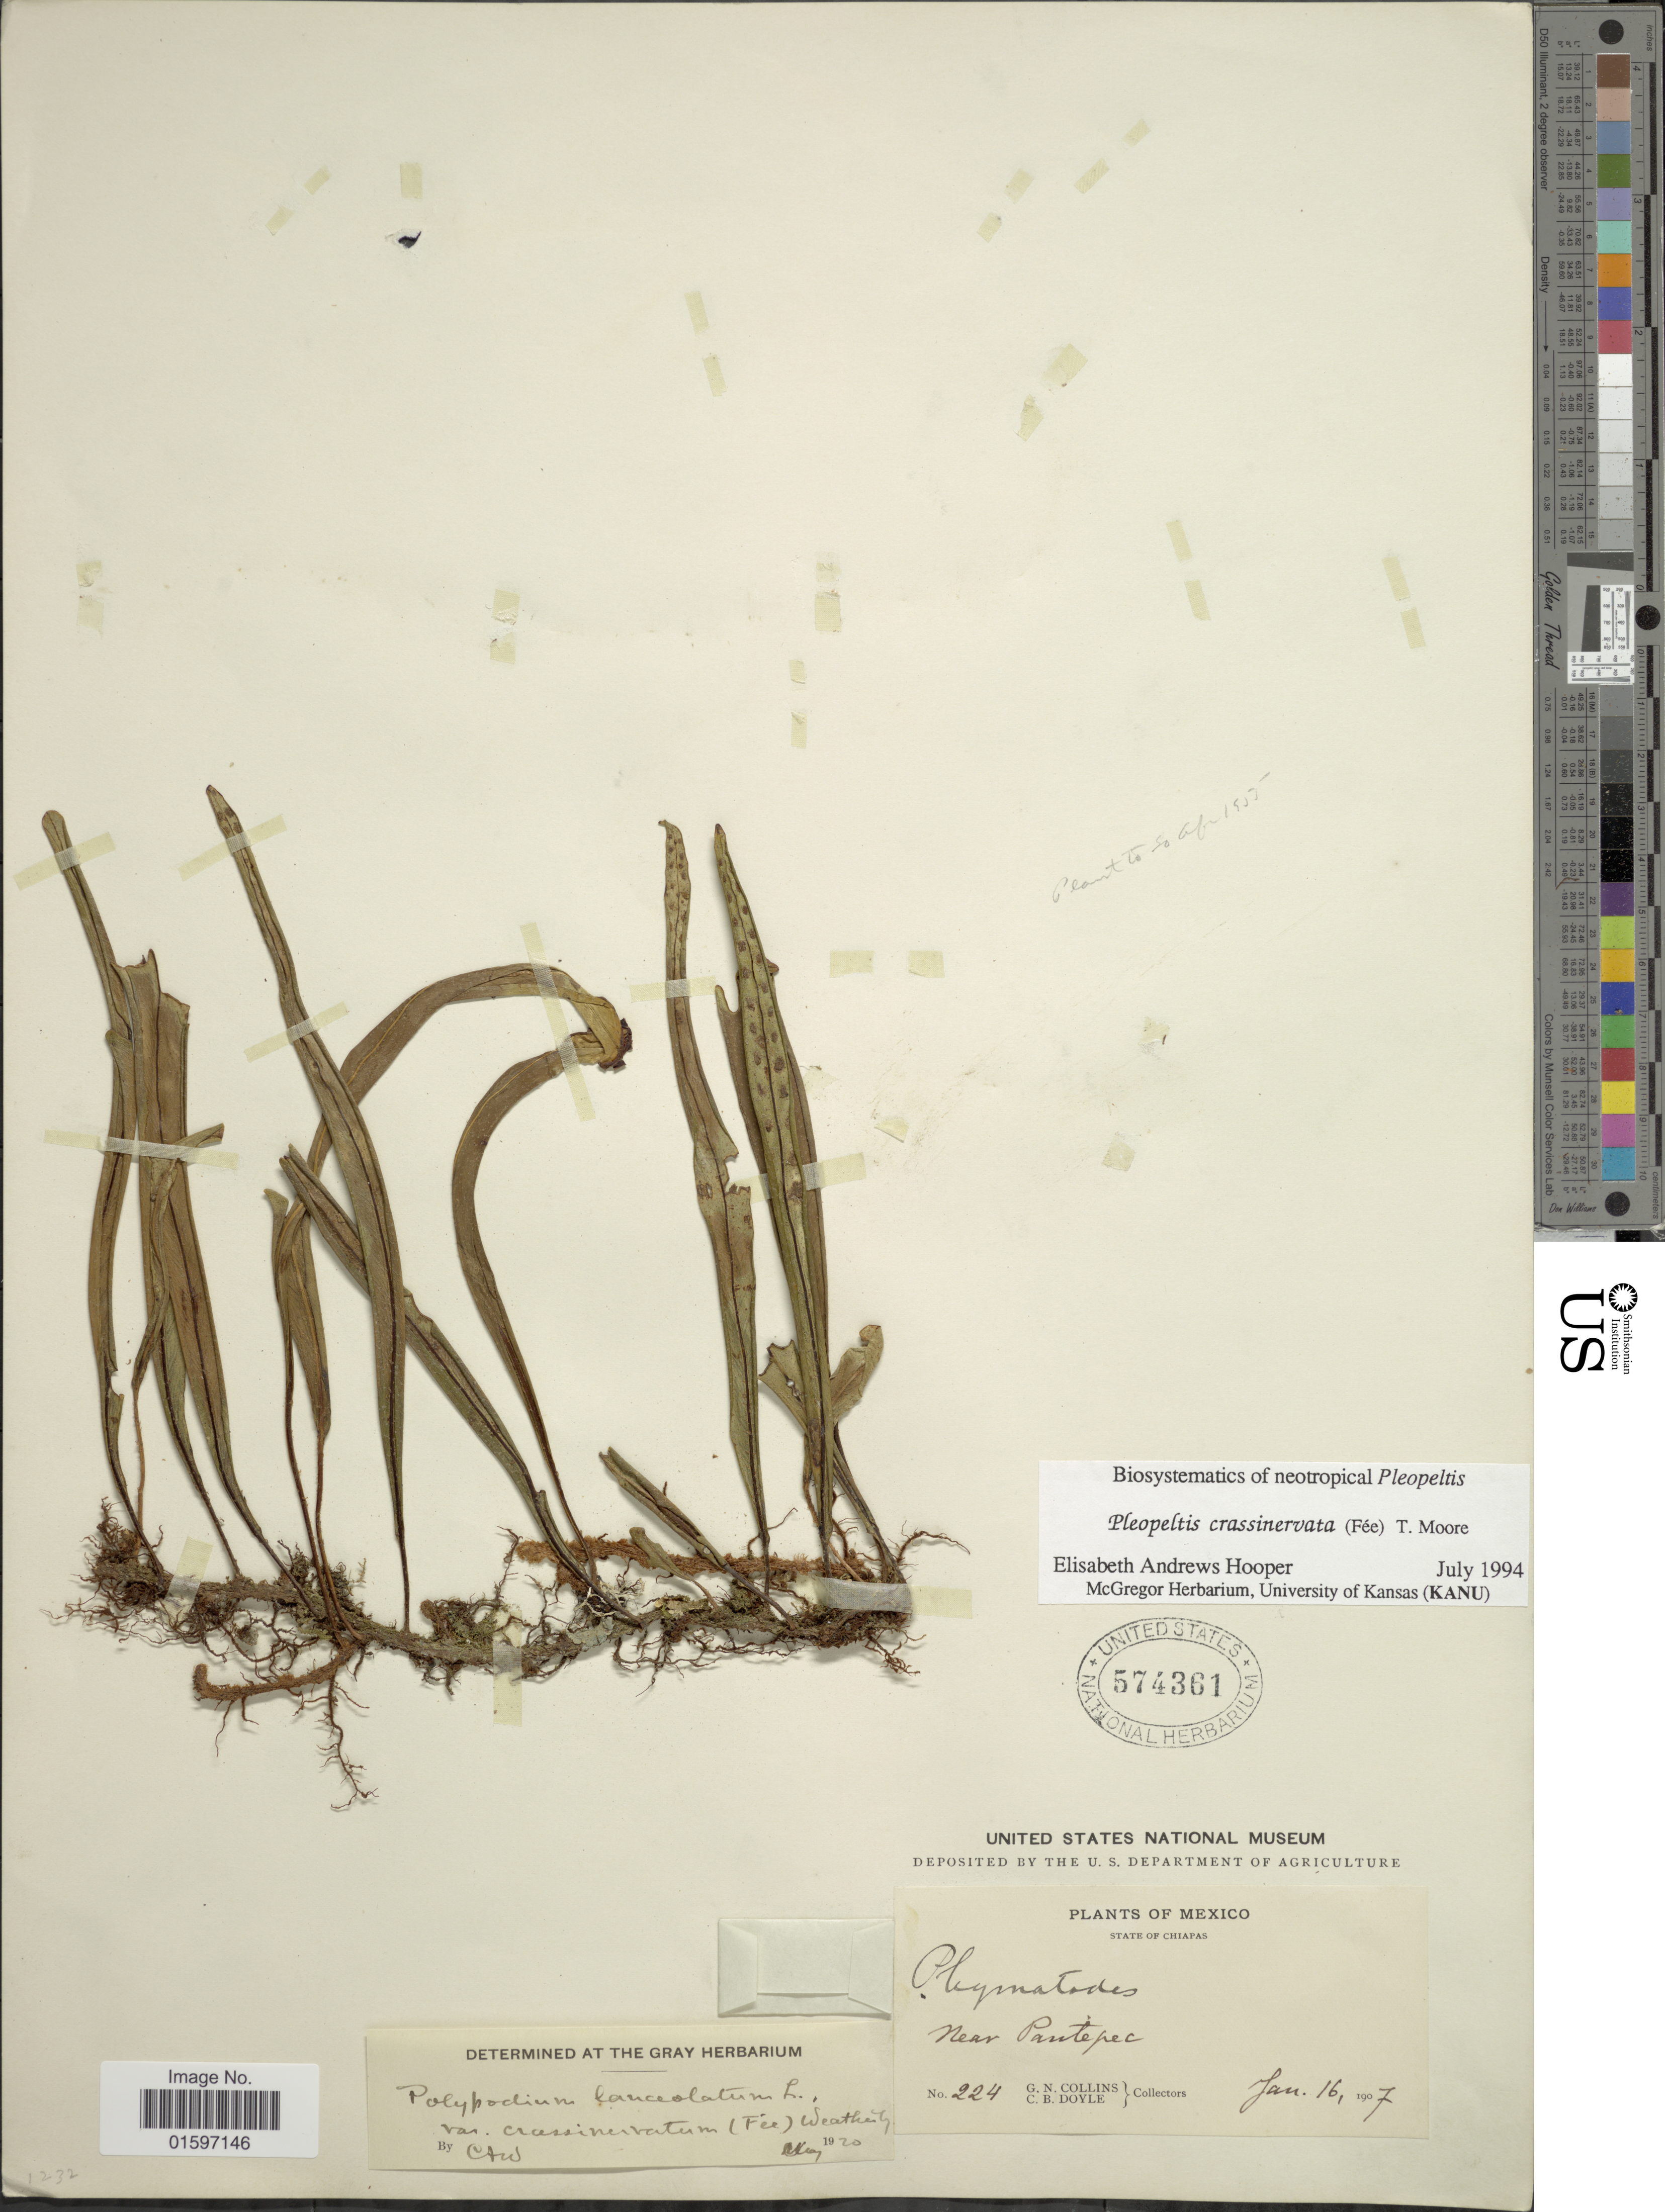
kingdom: Plantae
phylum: Tracheophyta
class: Polypodiopsida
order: Polypodiales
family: Polypodiaceae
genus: Pleopeltis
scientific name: Pleopeltis crassinervata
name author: (Fée) T. Moore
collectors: G. Collins & C. Doyle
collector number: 224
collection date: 1907-01-16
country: Mexico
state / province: Chiapas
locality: Near Pantepec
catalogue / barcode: US 574361